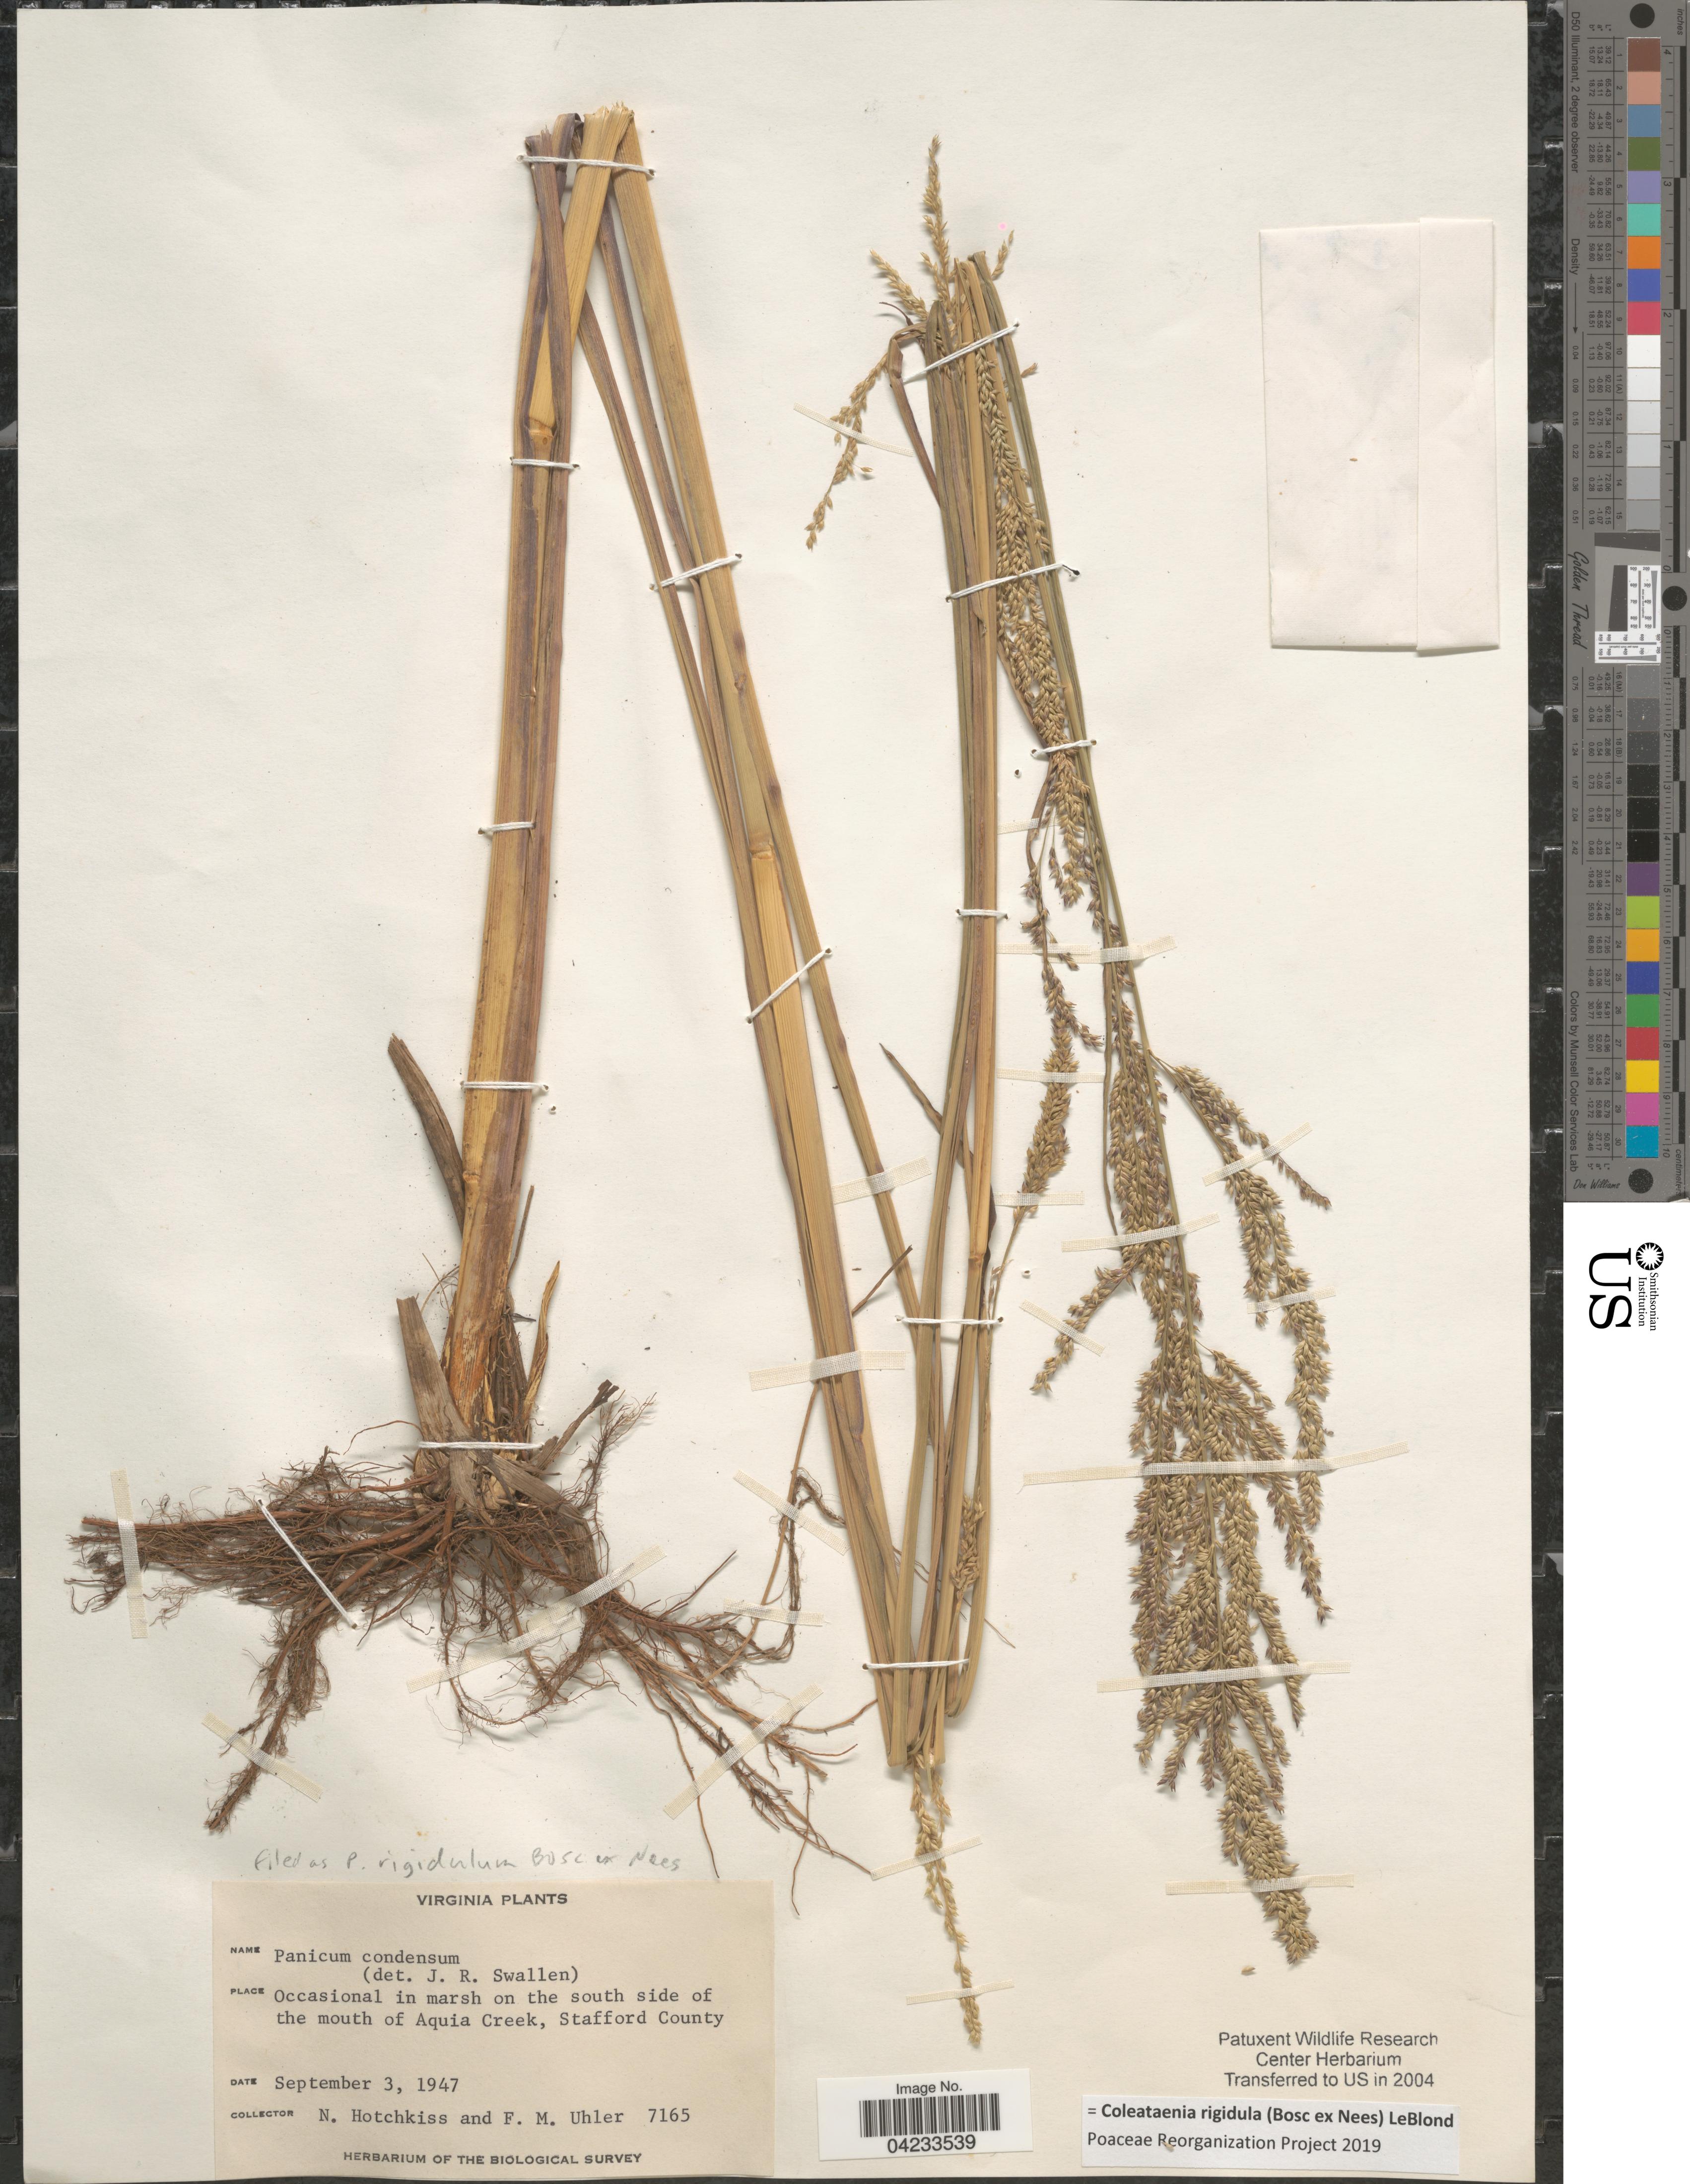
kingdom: Plantae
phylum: Tracheophyta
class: Liliopsida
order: Poales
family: Poaceae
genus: Coleataenia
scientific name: Coleataenia rigidula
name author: (Bosc ex Nees) LeBlond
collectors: N. Hotchkiss & F. M. Uhler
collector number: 7165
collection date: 1947-09-03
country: United States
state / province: Virginia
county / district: Stafford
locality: Occasional in marsh on the south side of the mouth of Aquia Creek, Stafford County. The Biological Survey.